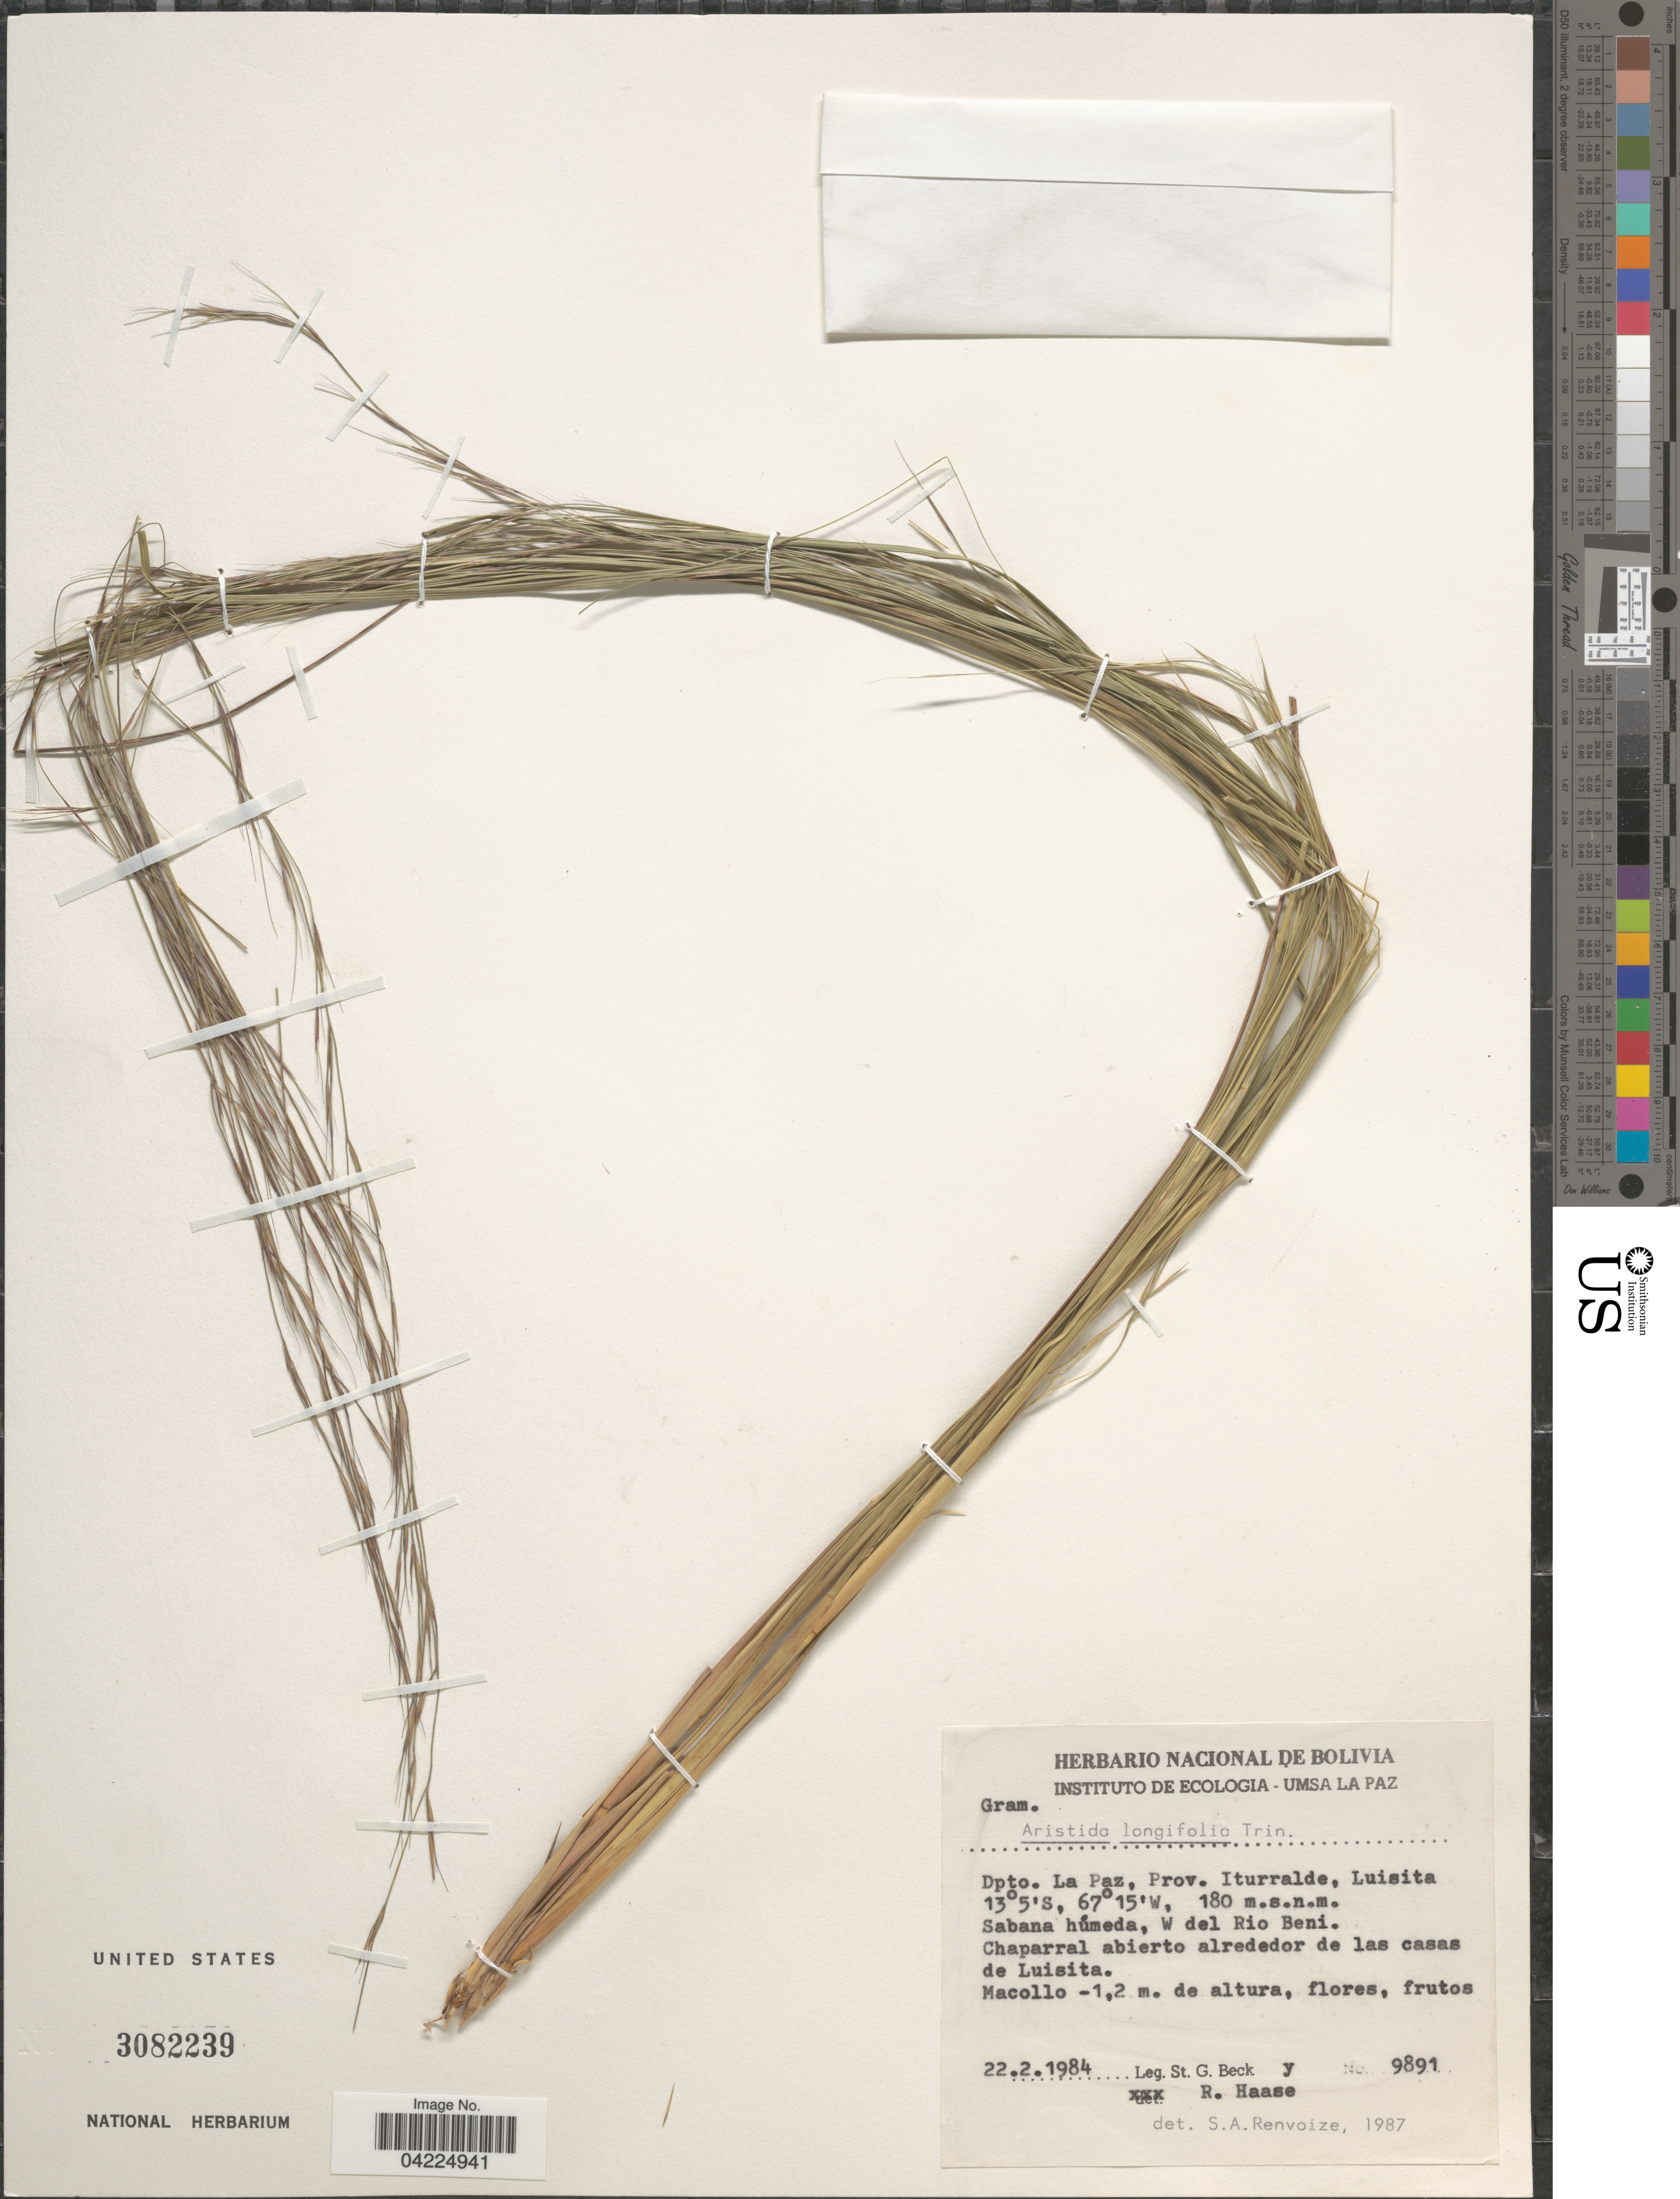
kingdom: Plantae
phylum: Tracheophyta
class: Liliopsida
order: Poales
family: Poaceae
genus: Aristida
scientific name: Aristida longifolia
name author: Trin.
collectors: S. G. Beck & R. Haase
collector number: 9891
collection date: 1984-02-22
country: Bolivia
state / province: La Paz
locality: Dpto. La Paz, Prov. Iturralde, Luisita. Sabana húmeda, W del Rio Beni. Chaparral abierto alrededor de las casas de Luisita.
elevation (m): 180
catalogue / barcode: US 3082239